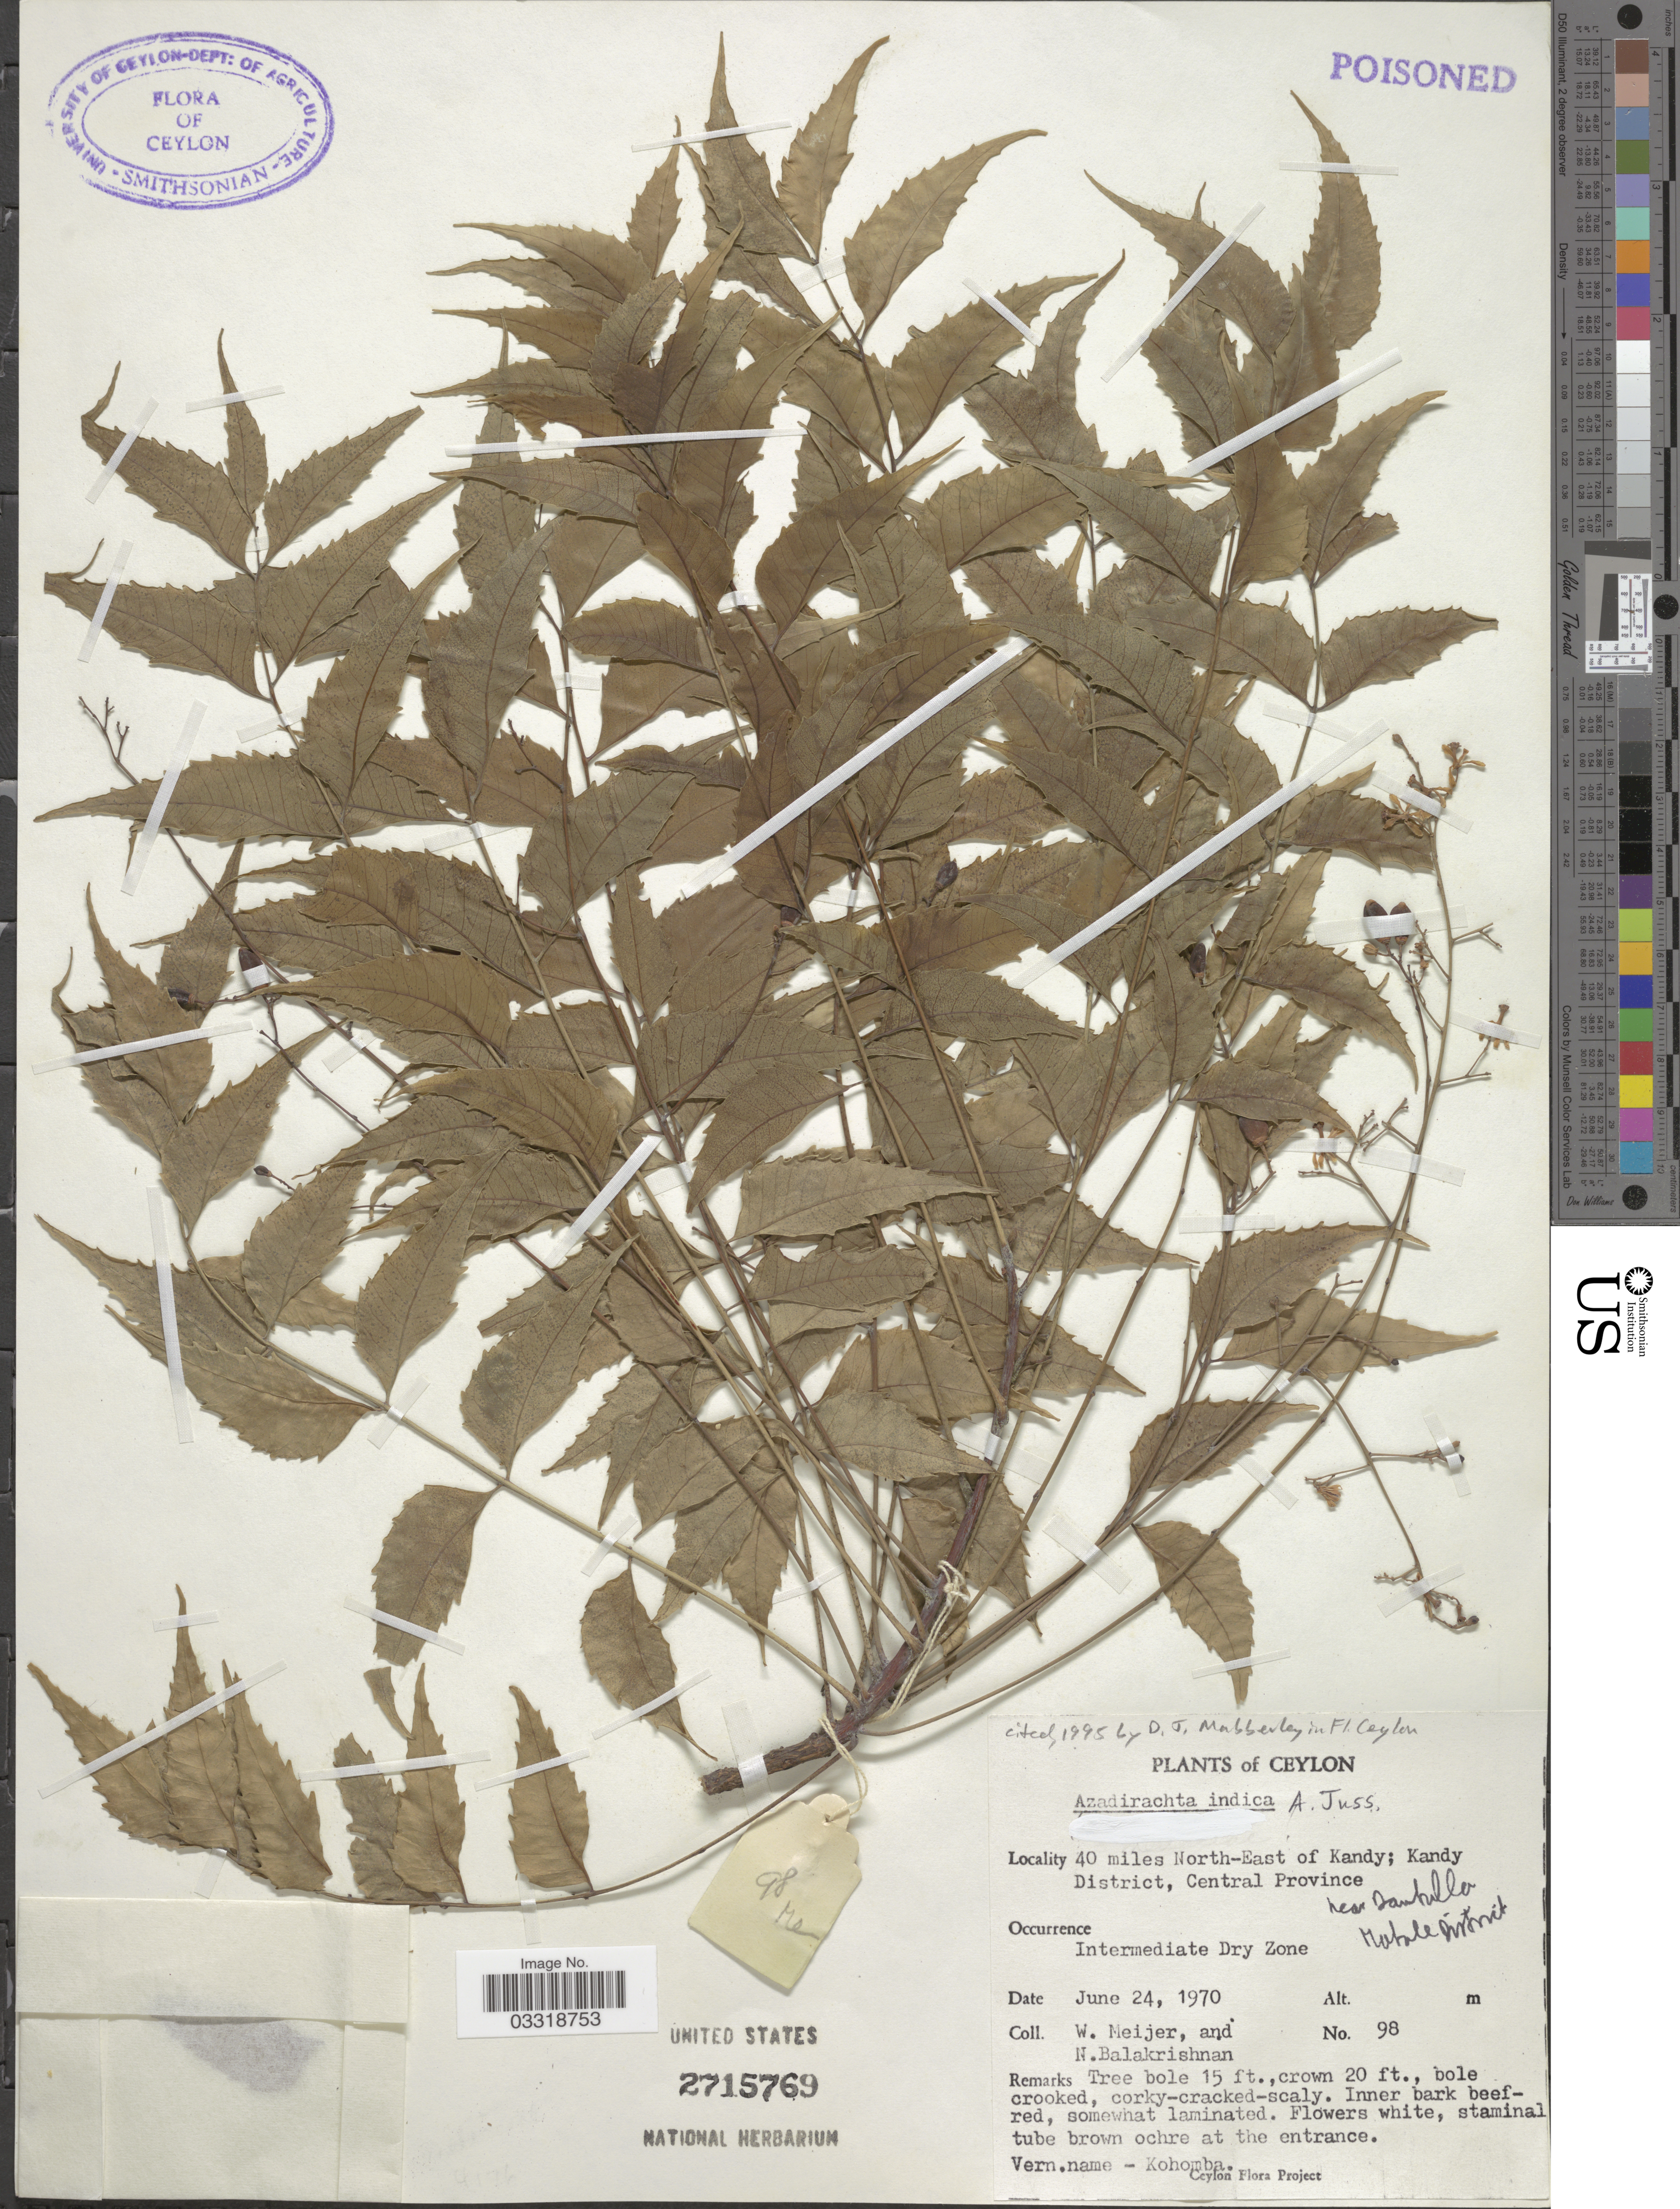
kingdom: Plantae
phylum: Tracheophyta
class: Magnoliopsida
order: Sapindales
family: Meliaceae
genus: Azadirachta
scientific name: Azadirachta indica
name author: A. Juss.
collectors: W. Meijer & N. Balakrishnan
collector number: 98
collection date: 1970-06-24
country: Sri Lanka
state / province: Central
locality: Ceylon. 40 miles North-East of Kandy; Kandy District, near Dambulla, Matale District. Intermediate Dry Zone.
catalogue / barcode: US 2715769